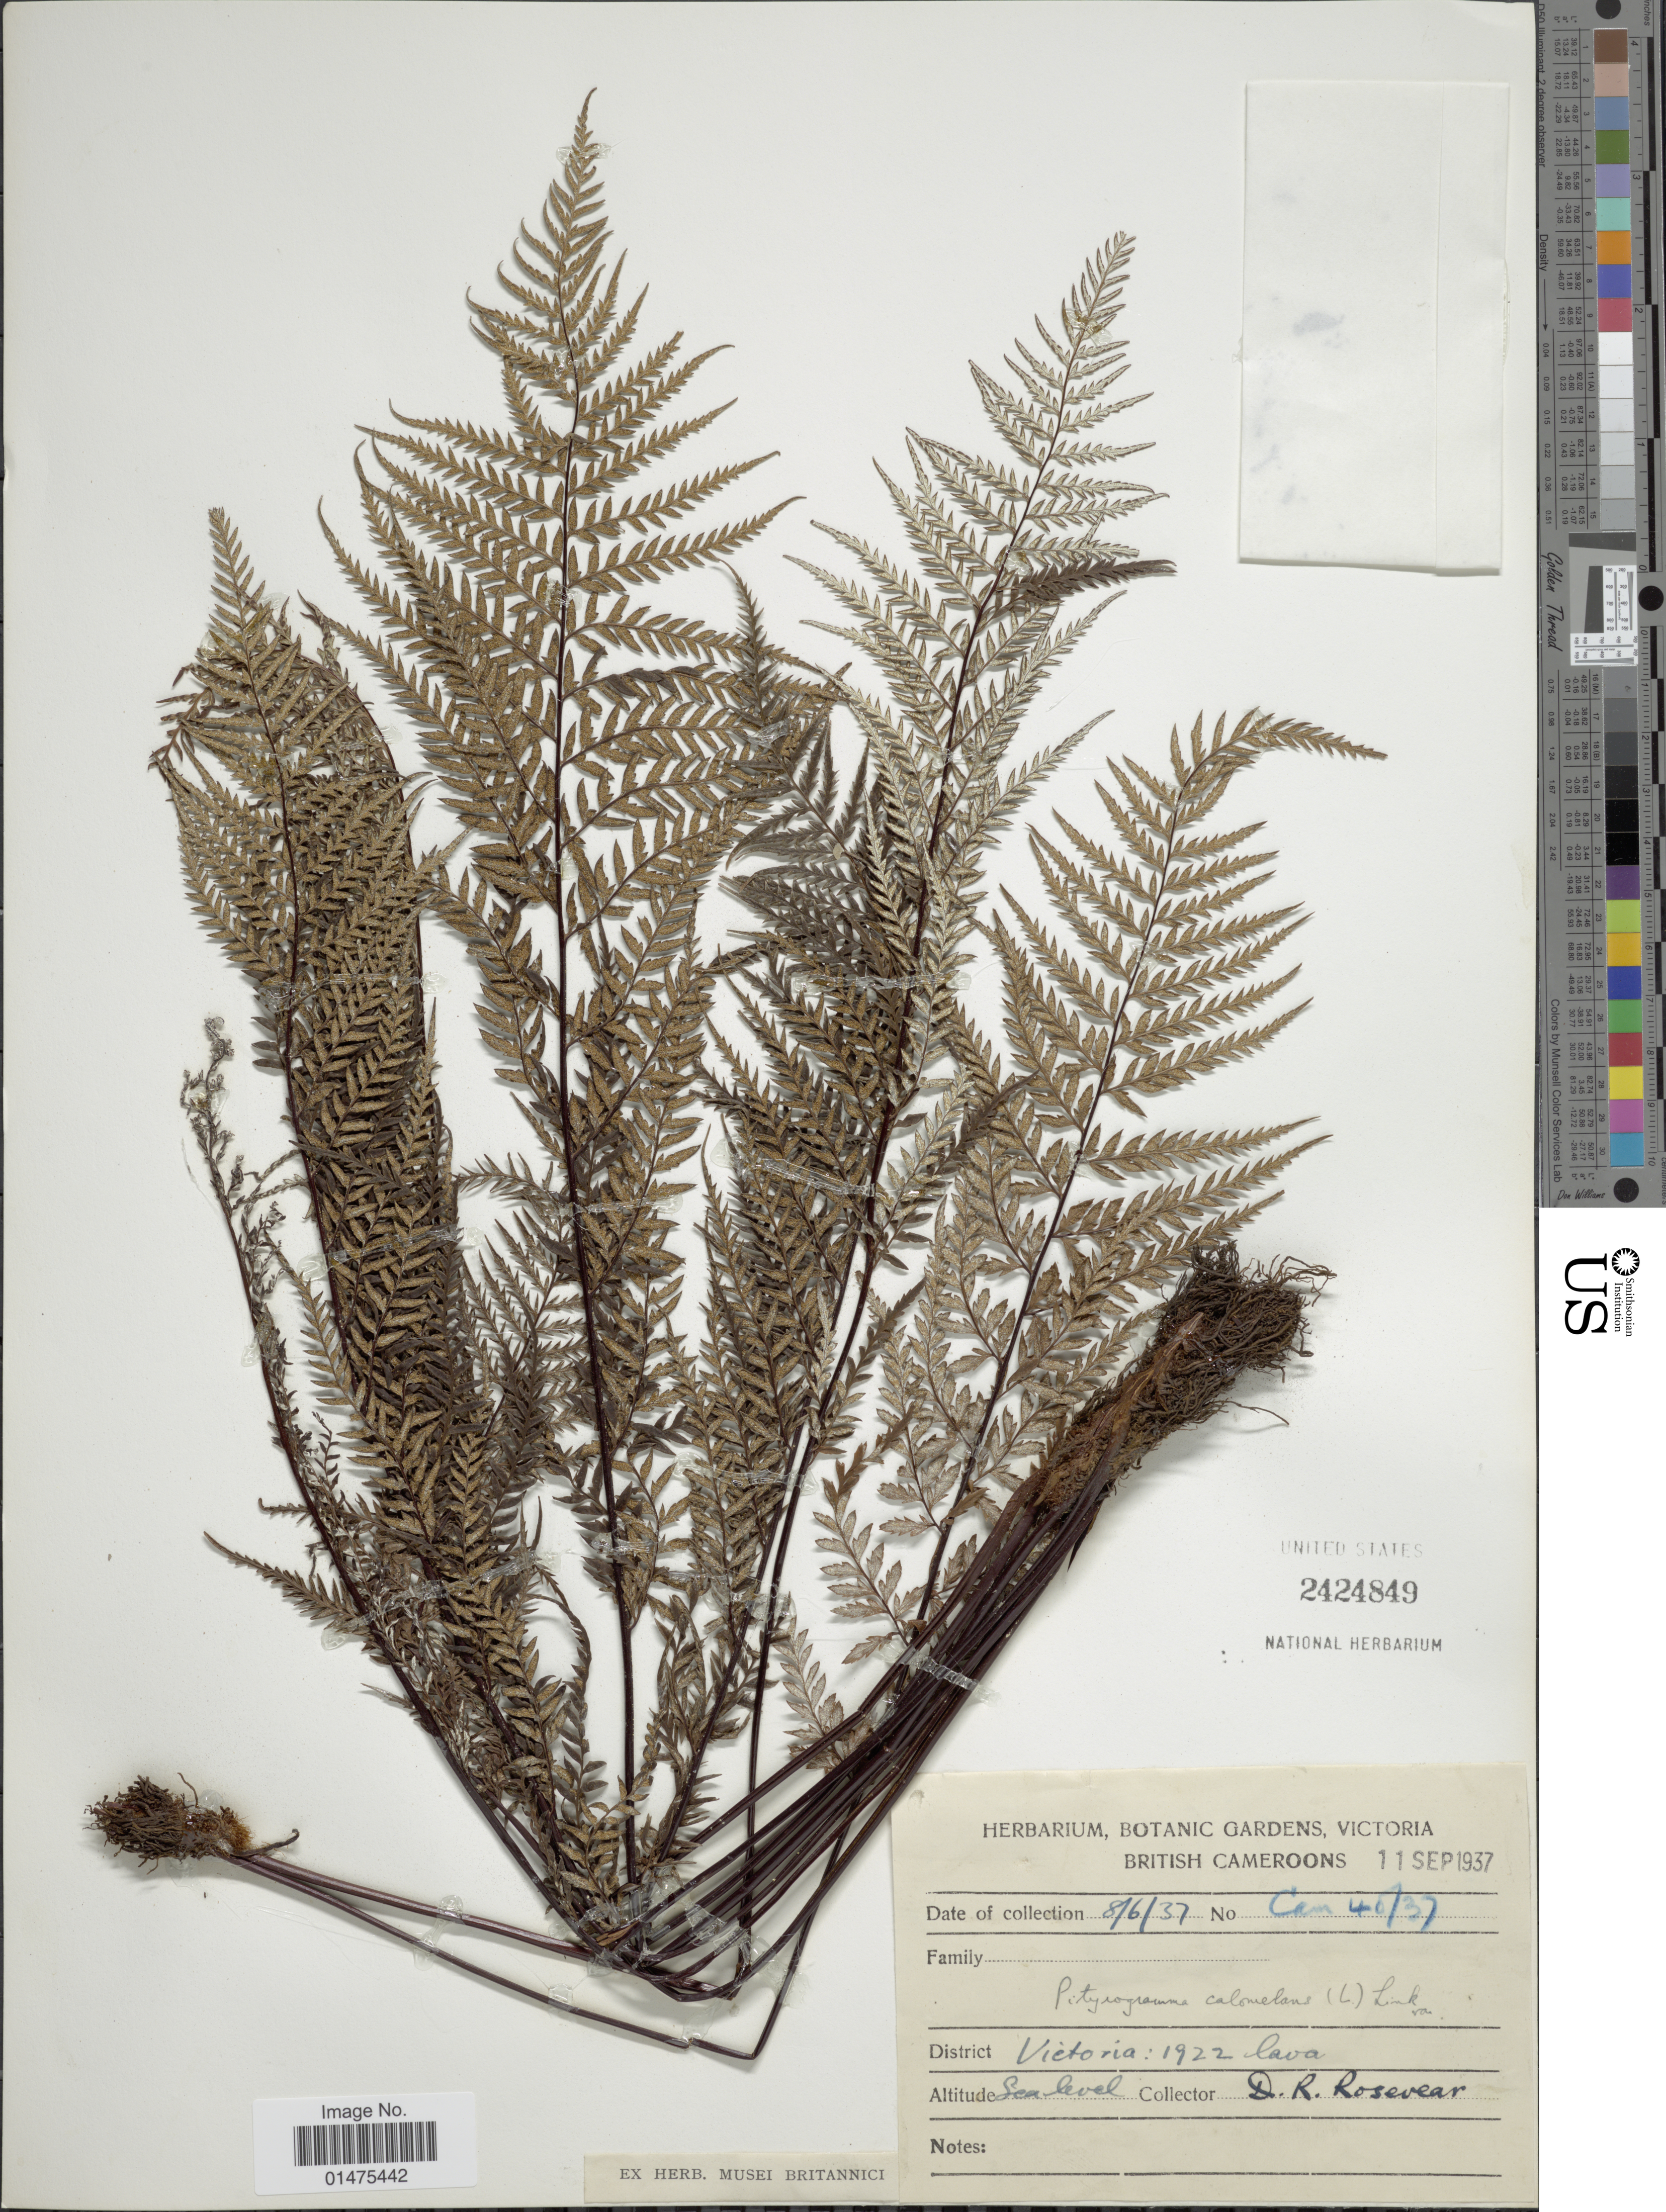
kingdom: Plantae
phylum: Tracheophyta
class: Polypodiopsida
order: Polypodiales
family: Pteridaceae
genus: Pityrogramma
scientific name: Pityrogramma calomelanos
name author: (L.) Link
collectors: D. Rosevear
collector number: Cam 45/37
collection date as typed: Transcribed d/m/y: 8/6/37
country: Cameroon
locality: Btitish Cameroons, Victoria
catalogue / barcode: US 2424849